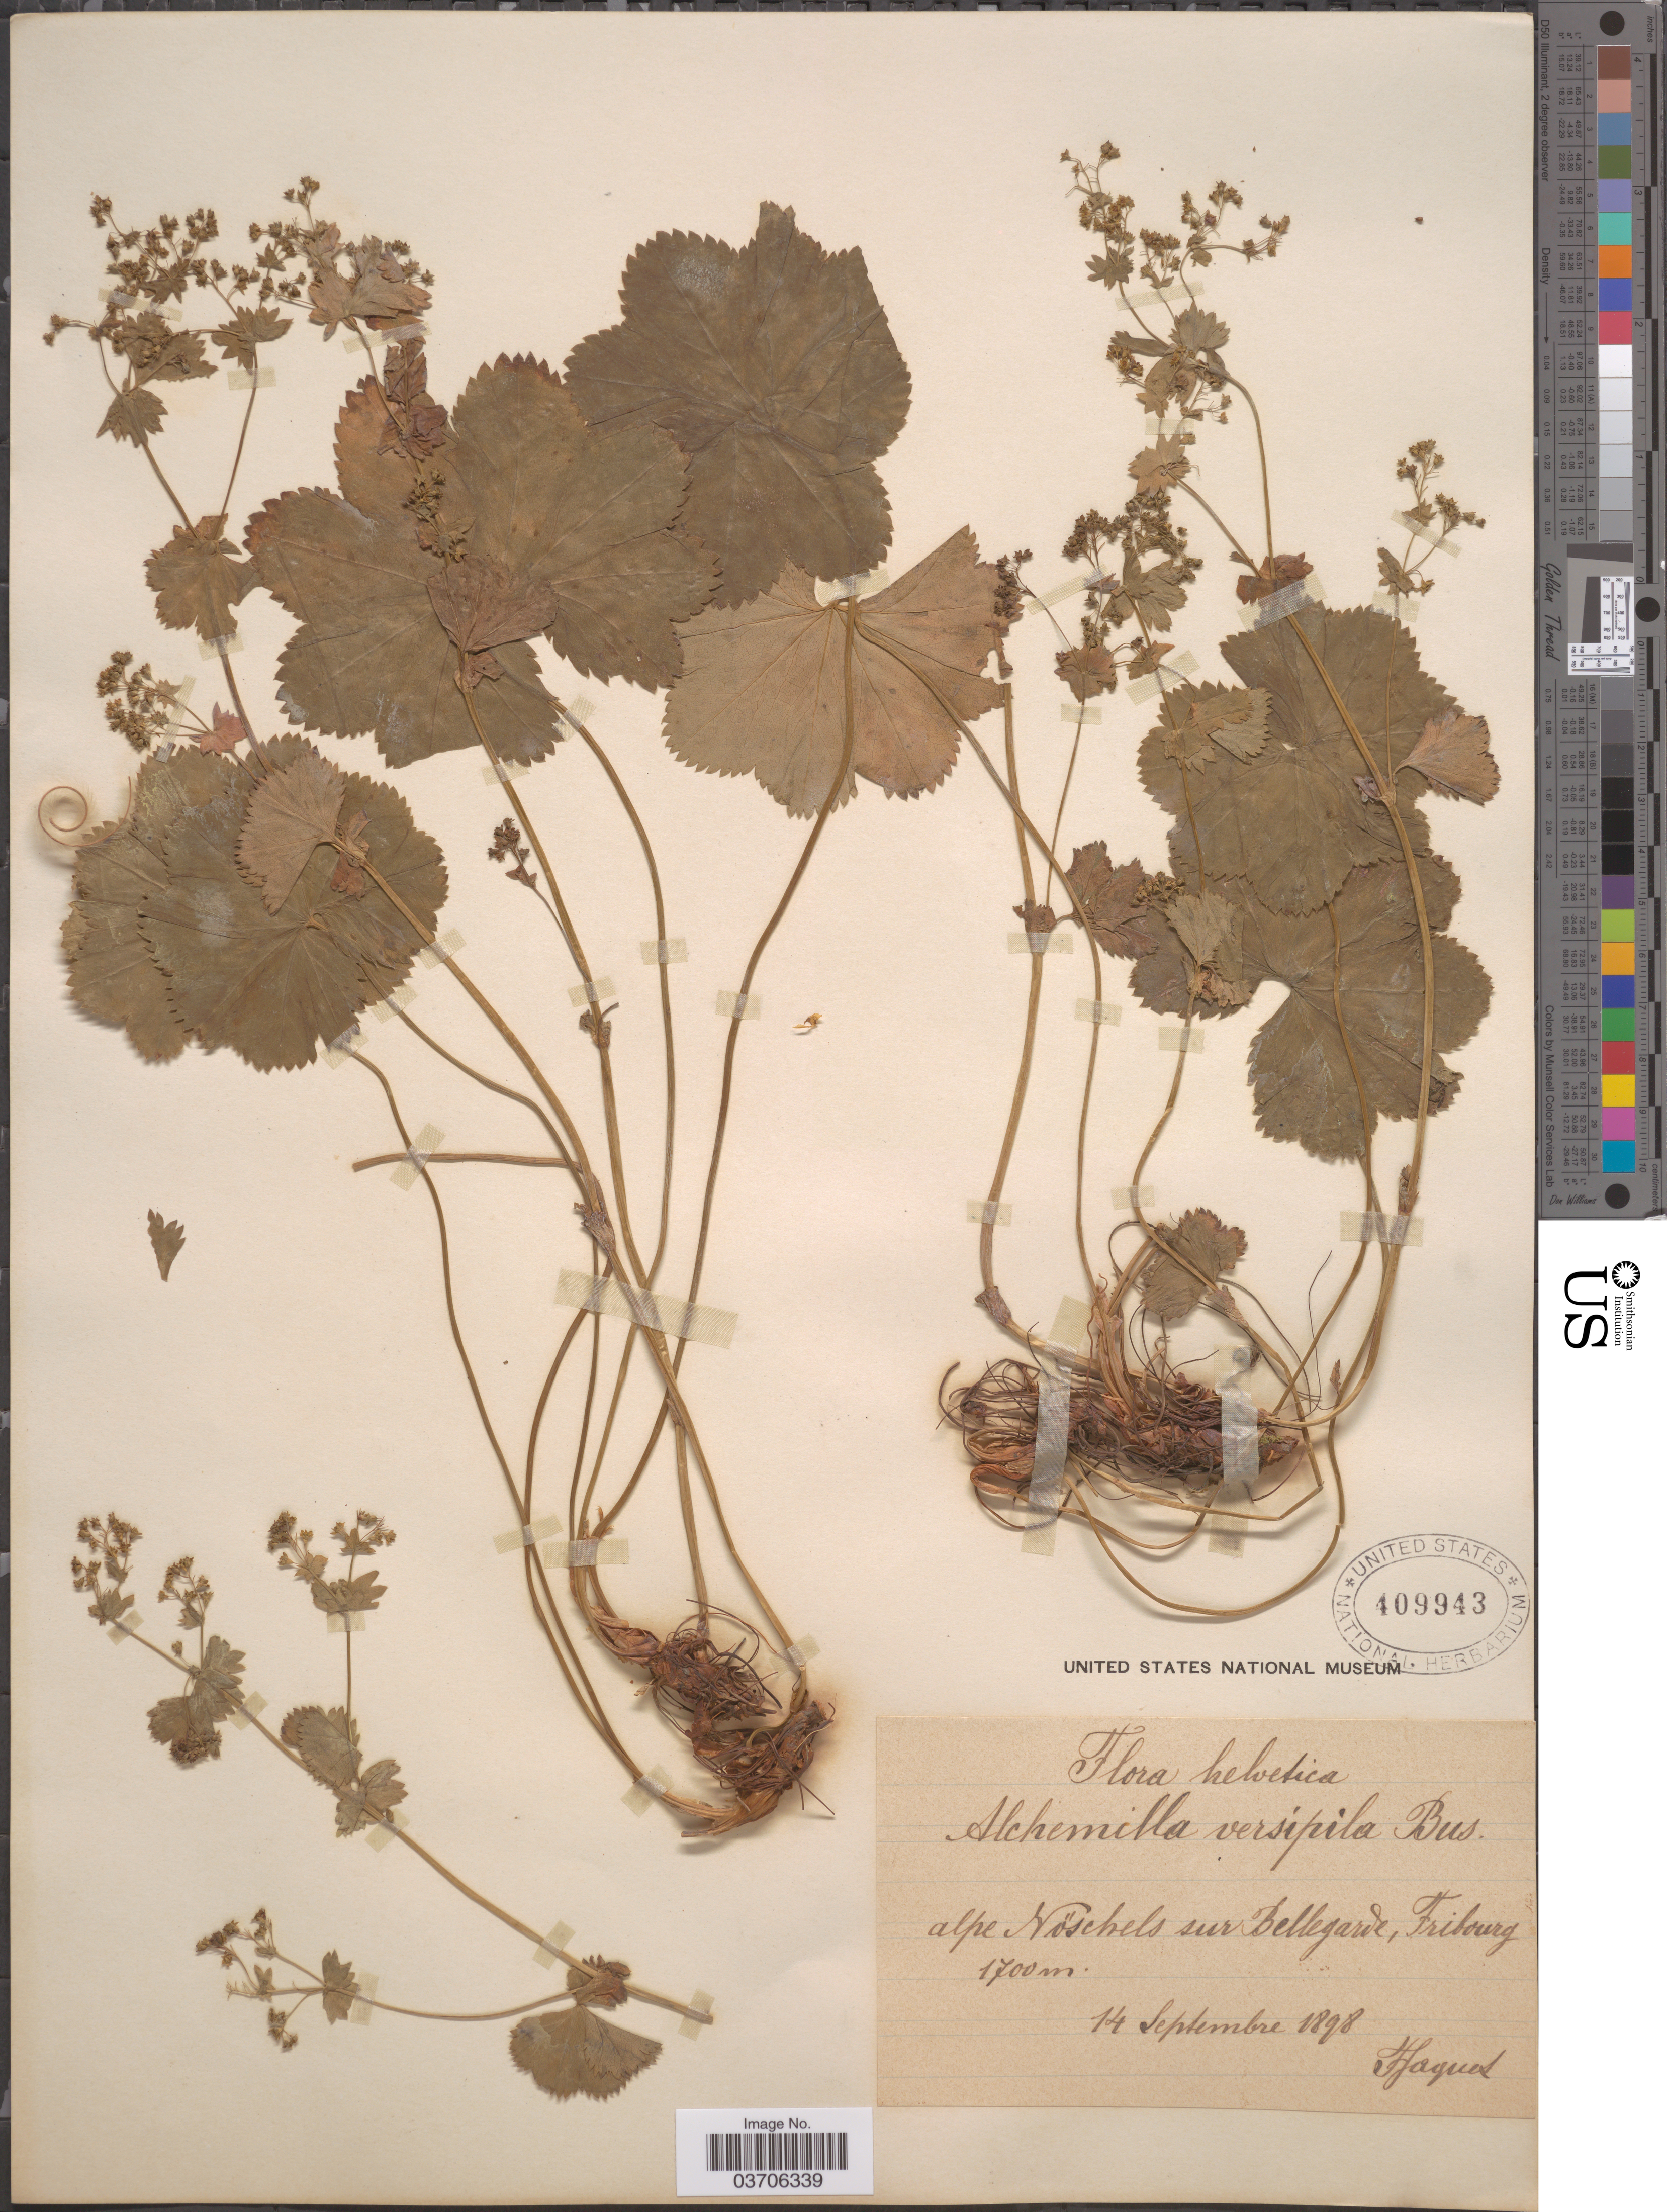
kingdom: Plantae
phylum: Tracheophyta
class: Magnoliopsida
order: Rosales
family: Rosaceae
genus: Alchemilla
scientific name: Alchemilla versipila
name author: Buser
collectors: F. Jaquet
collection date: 1898-09-14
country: Switzerland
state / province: Fribourg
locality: Helvetica. Alpe Nöschels sur Bellegarde.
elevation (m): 1700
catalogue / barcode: US 409943